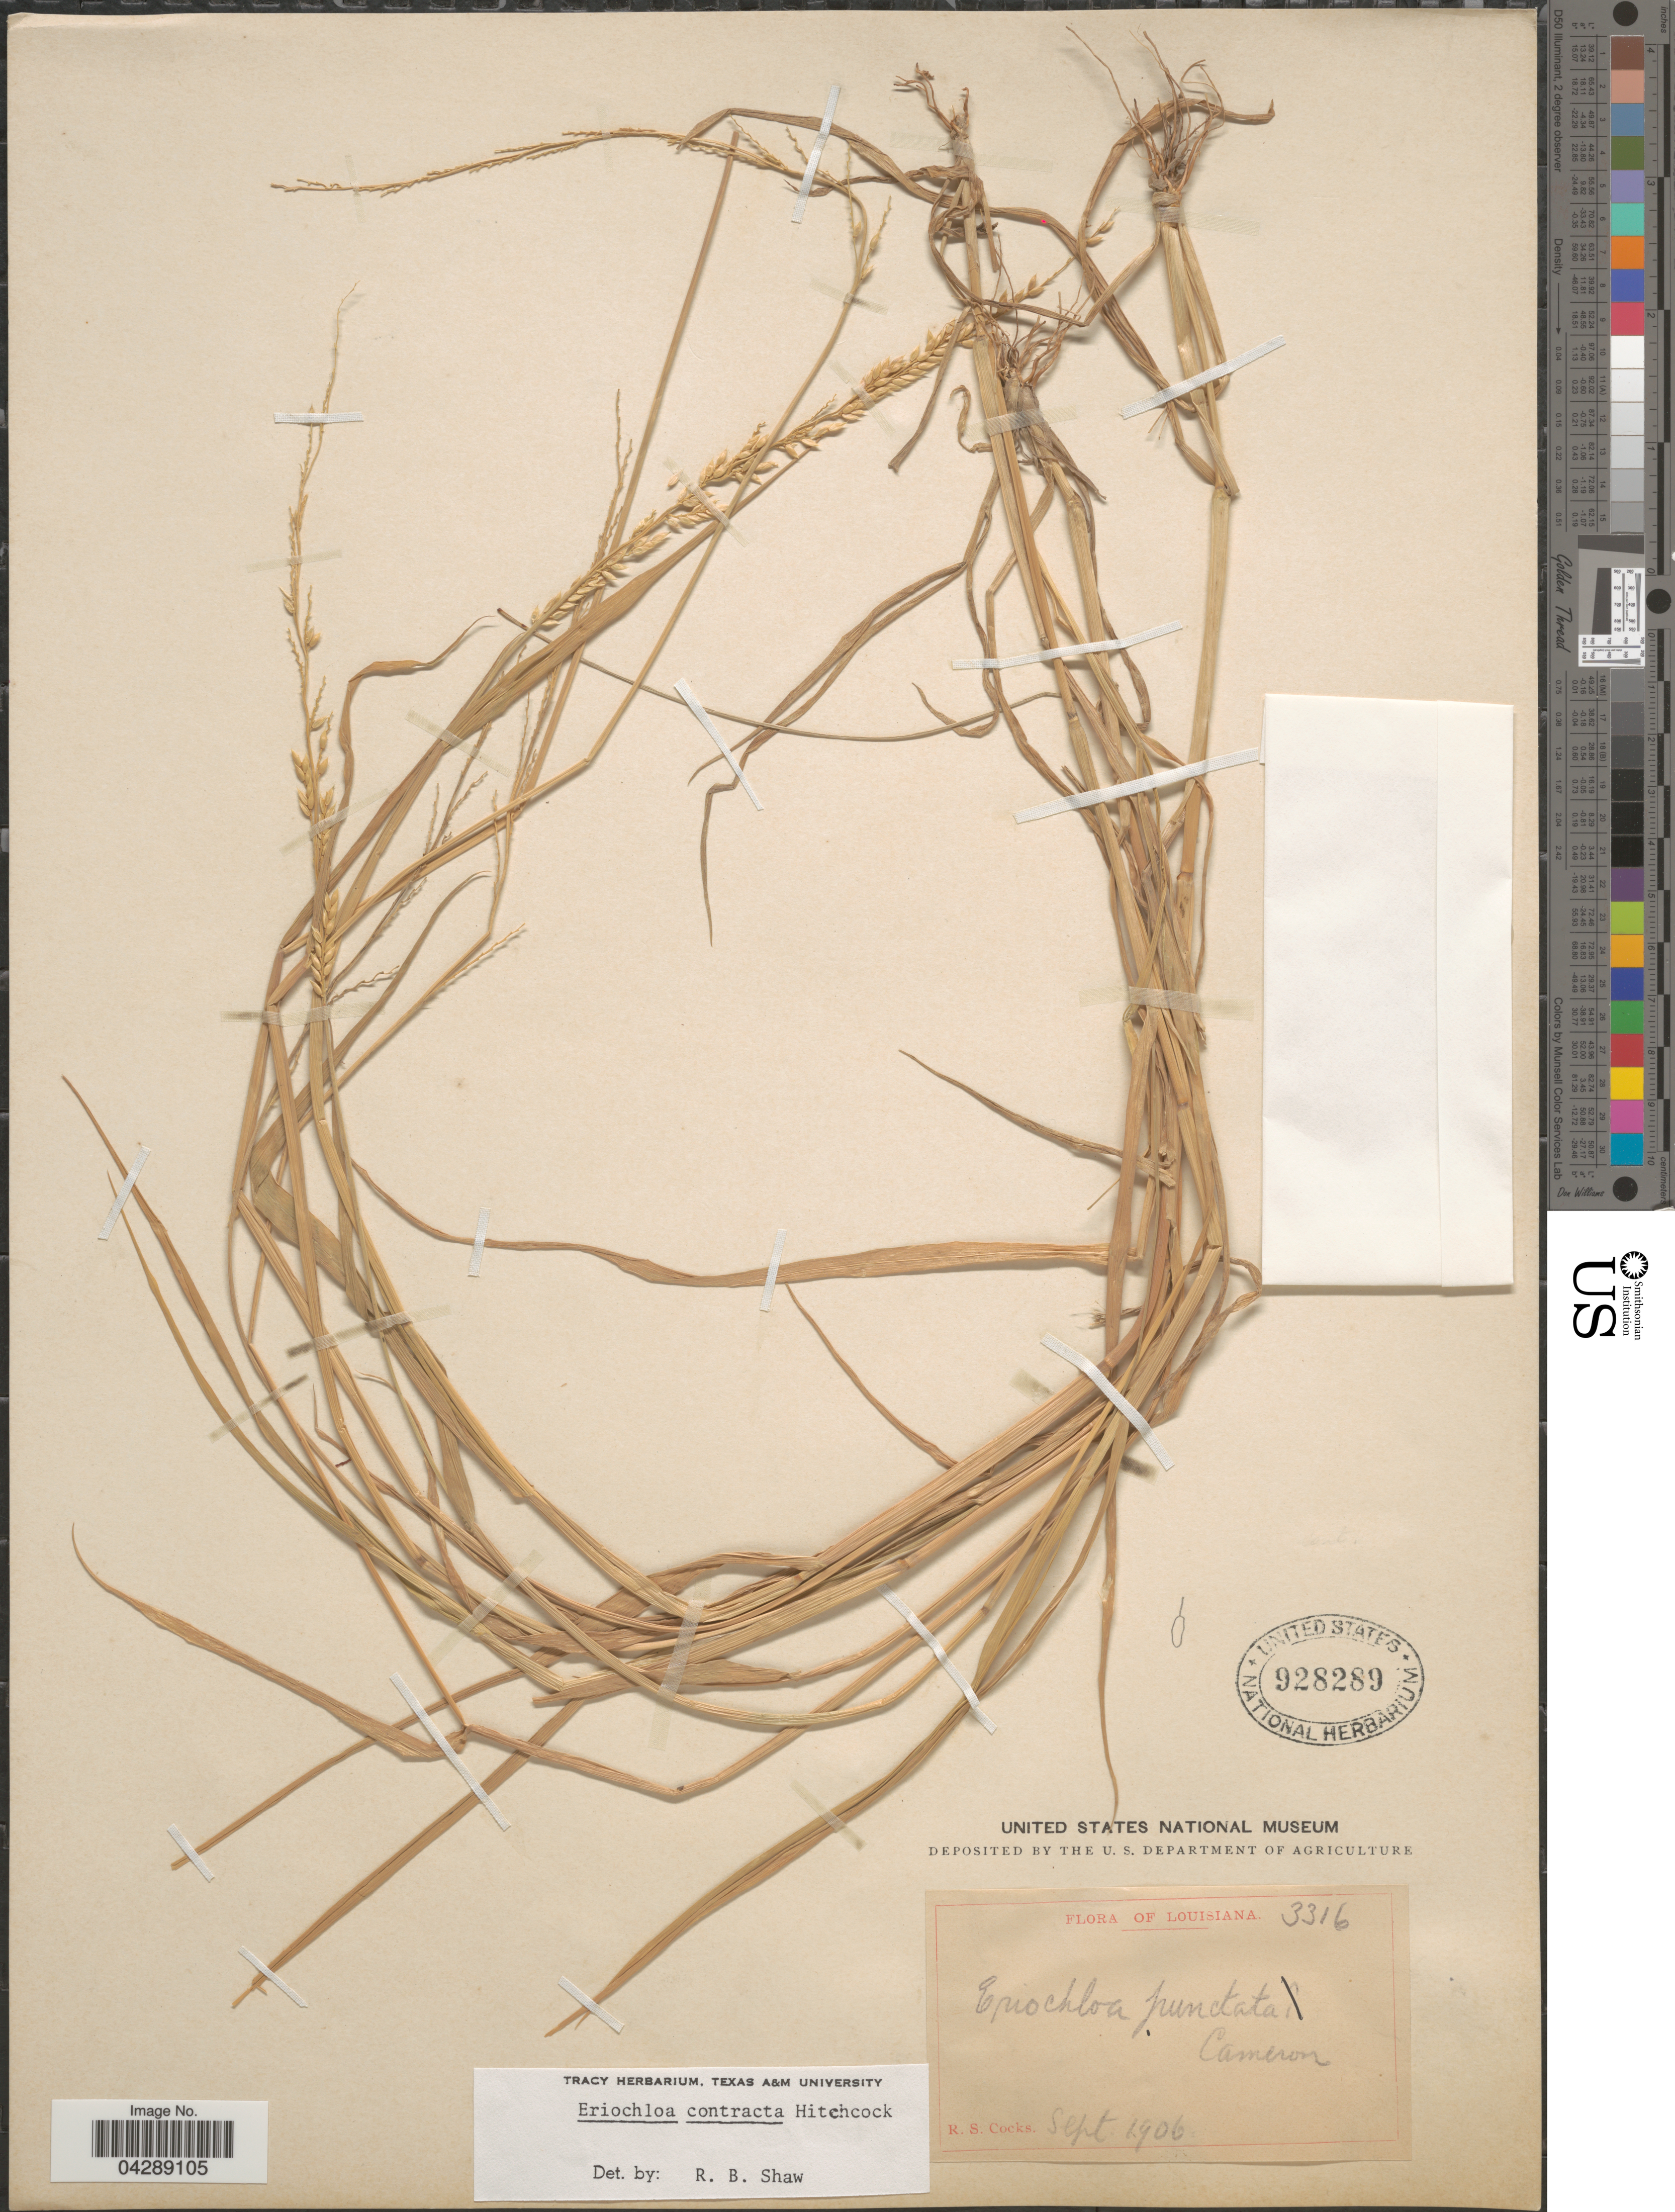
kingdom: Plantae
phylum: Tracheophyta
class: Liliopsida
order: Poales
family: Poaceae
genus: Eriochloa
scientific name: Eriochloa contracta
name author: Hitchc.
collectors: R. Cocks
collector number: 3316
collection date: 1906-09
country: United States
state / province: Louisiana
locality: Cameron [unsure placement].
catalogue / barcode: US 928289